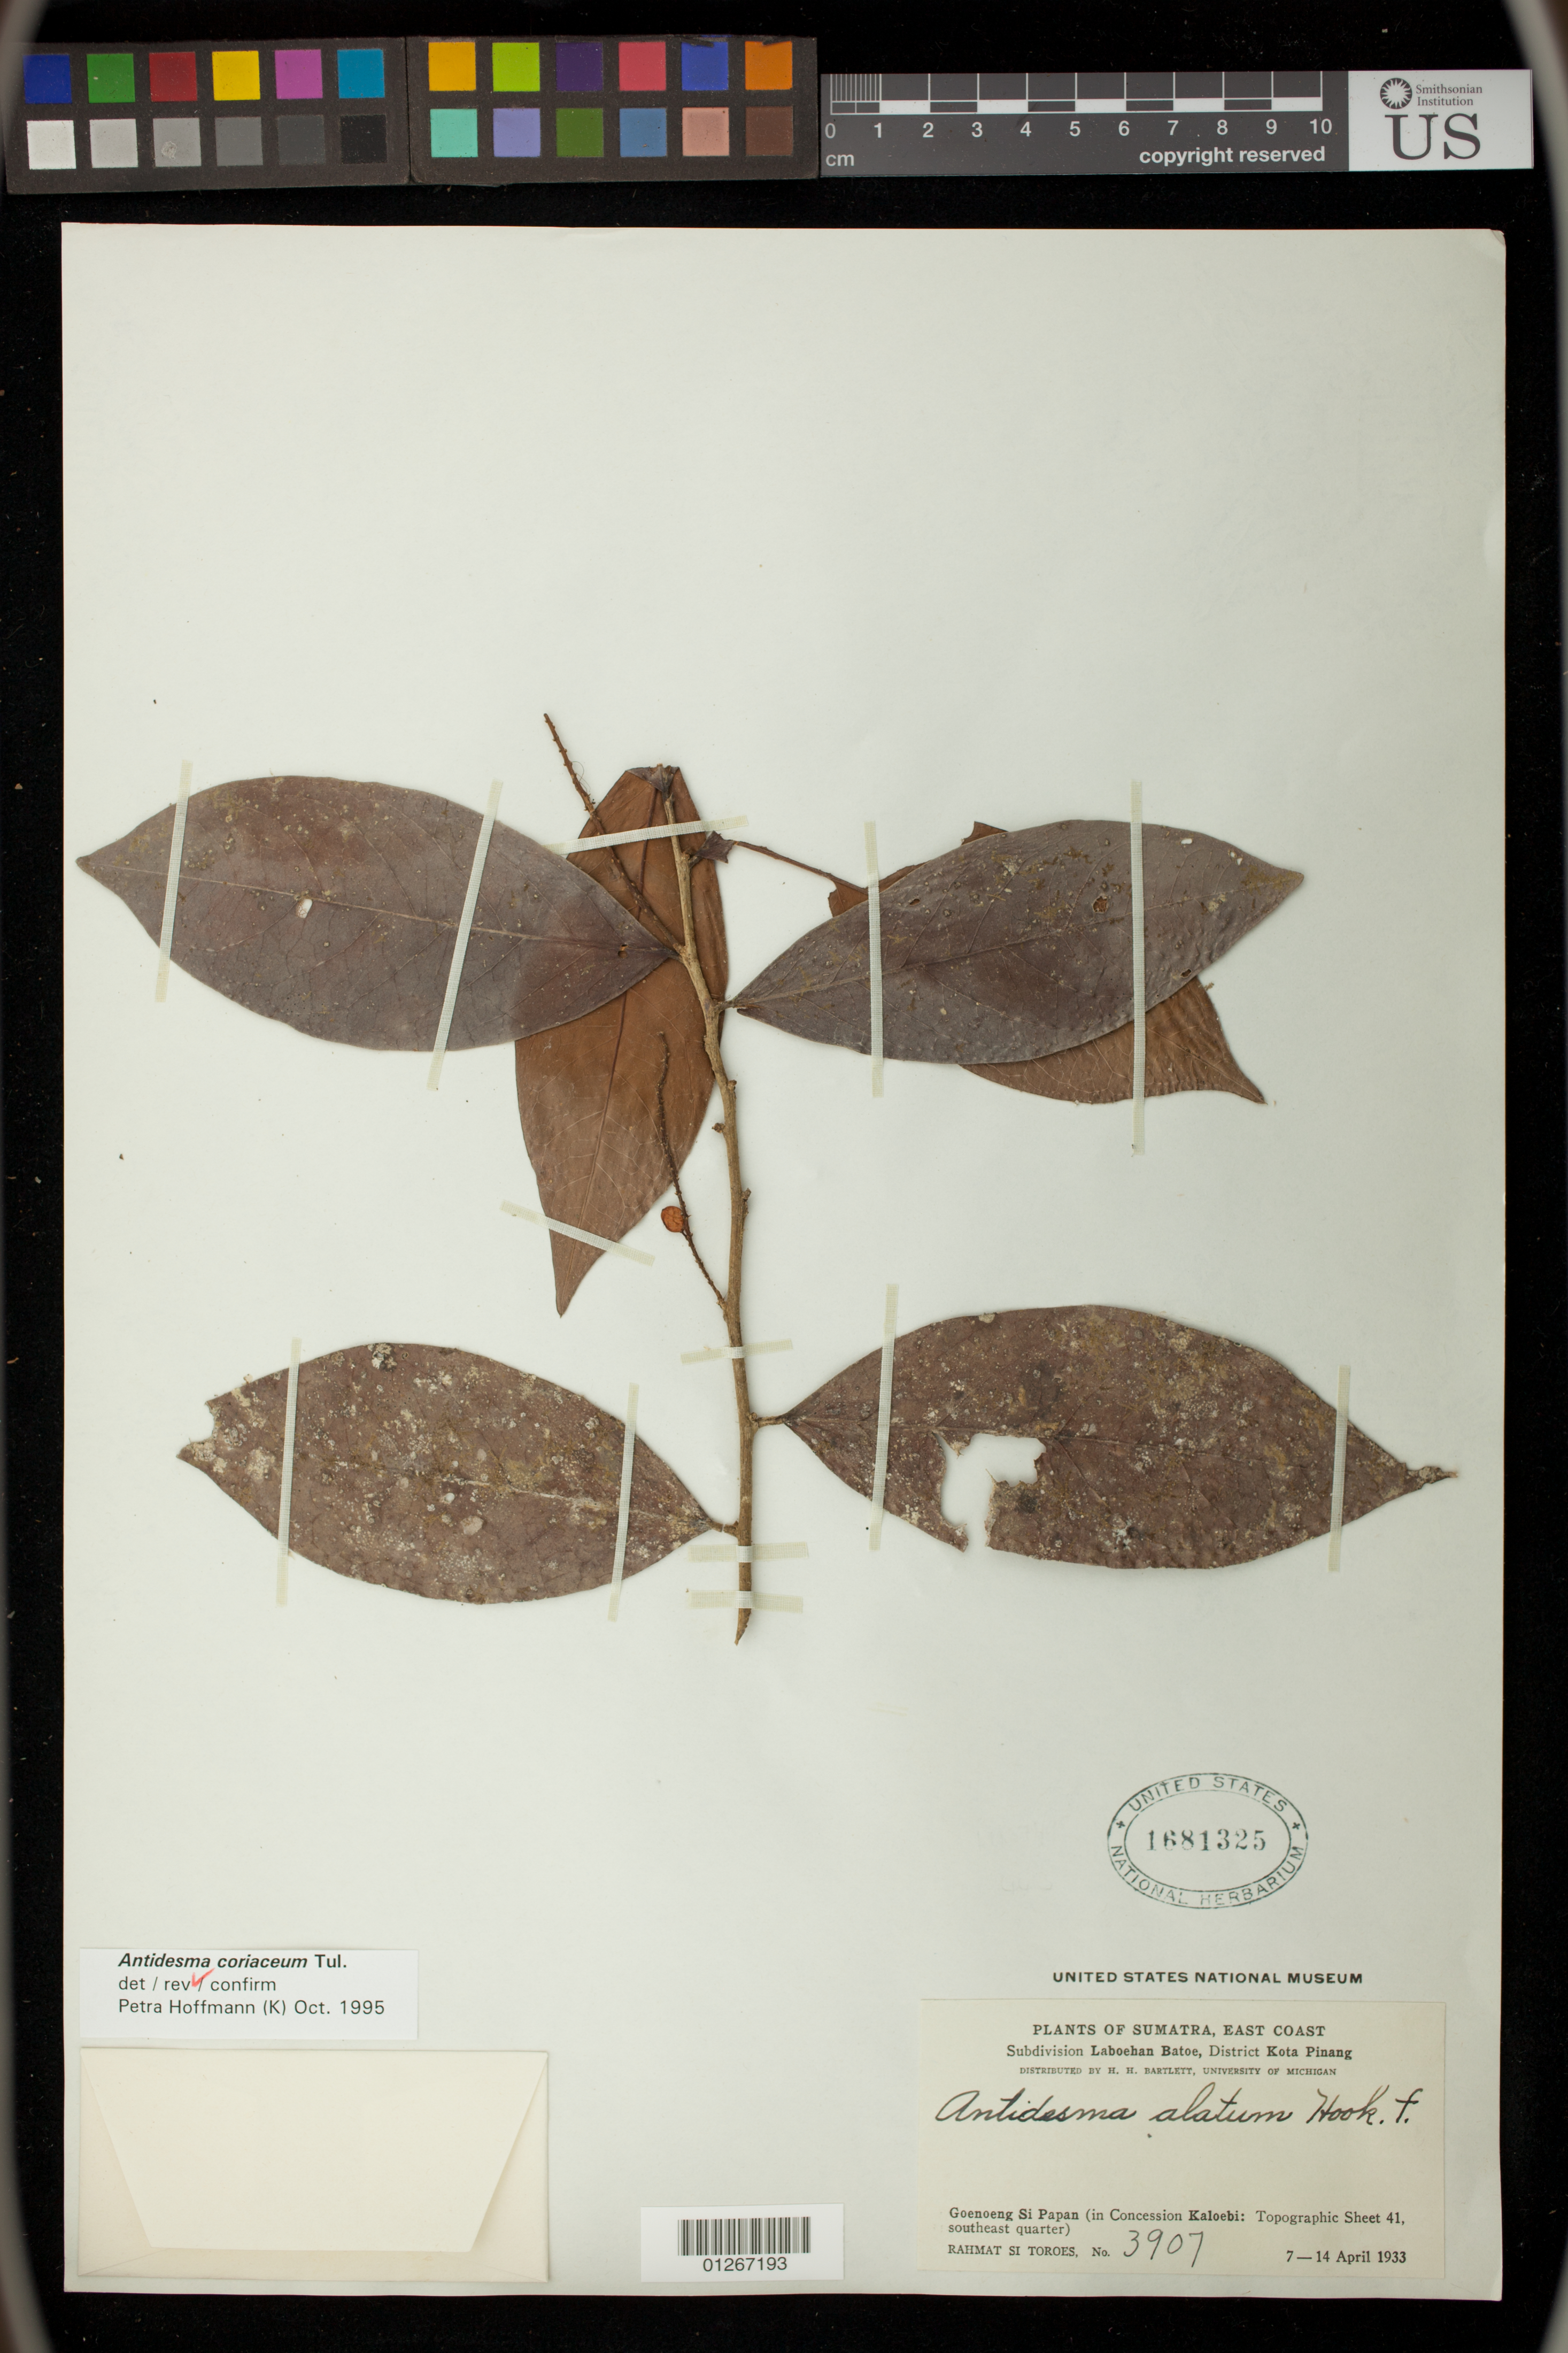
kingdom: Plantae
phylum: Tracheophyta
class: Magnoliopsida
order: Malpighiales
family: Phyllanthaceae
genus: Antidesma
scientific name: Antidesma coriaceum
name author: Tul.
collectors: Rahmat Si Boeea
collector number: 3907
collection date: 1933-04-07/1933-04-14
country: Indonesia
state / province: Penang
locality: Sumatra, East Coast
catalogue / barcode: US 1681325